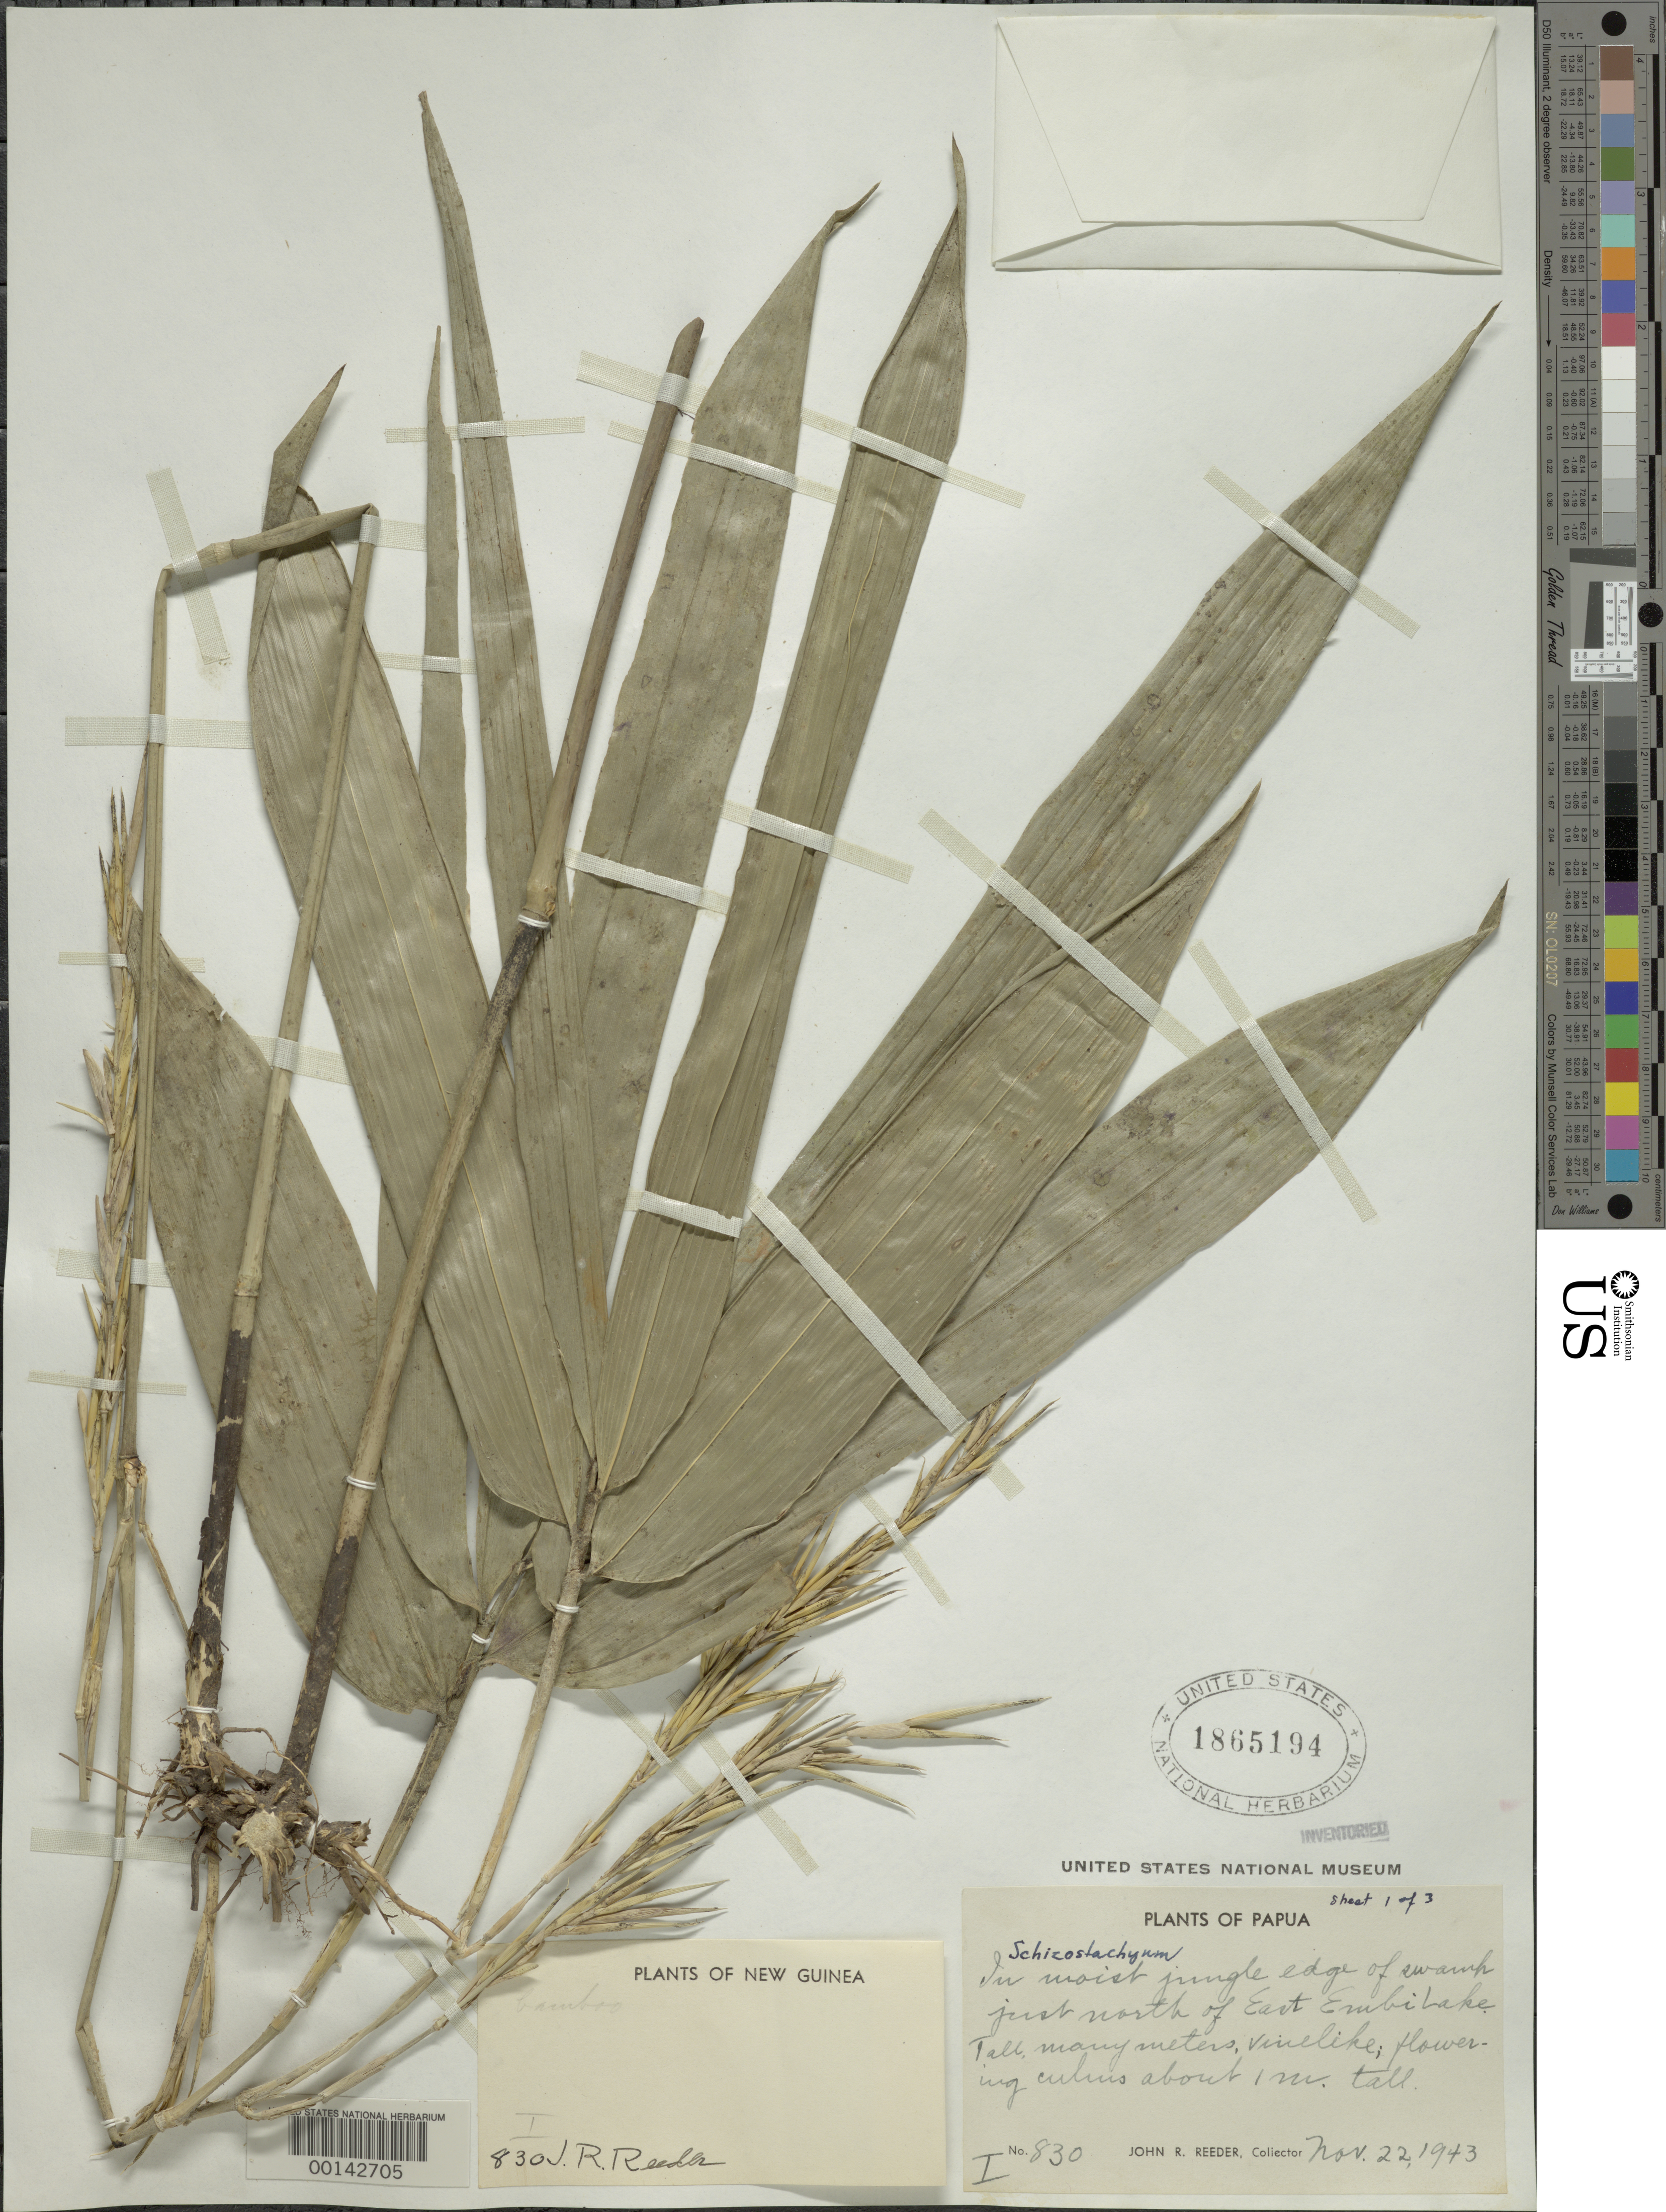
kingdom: Plantae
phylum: Tracheophyta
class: Liliopsida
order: Poales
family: Poaceae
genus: Schizostachyum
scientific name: Schizostachyum sp.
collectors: J. R. Reeder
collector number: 830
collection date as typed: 22 Nov 1943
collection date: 1943-11-22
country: Indonesia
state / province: Irian Jaya ?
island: New Guinea Island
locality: E. erubi lake. [country could also be papua new guinea.]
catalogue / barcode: US 1865194